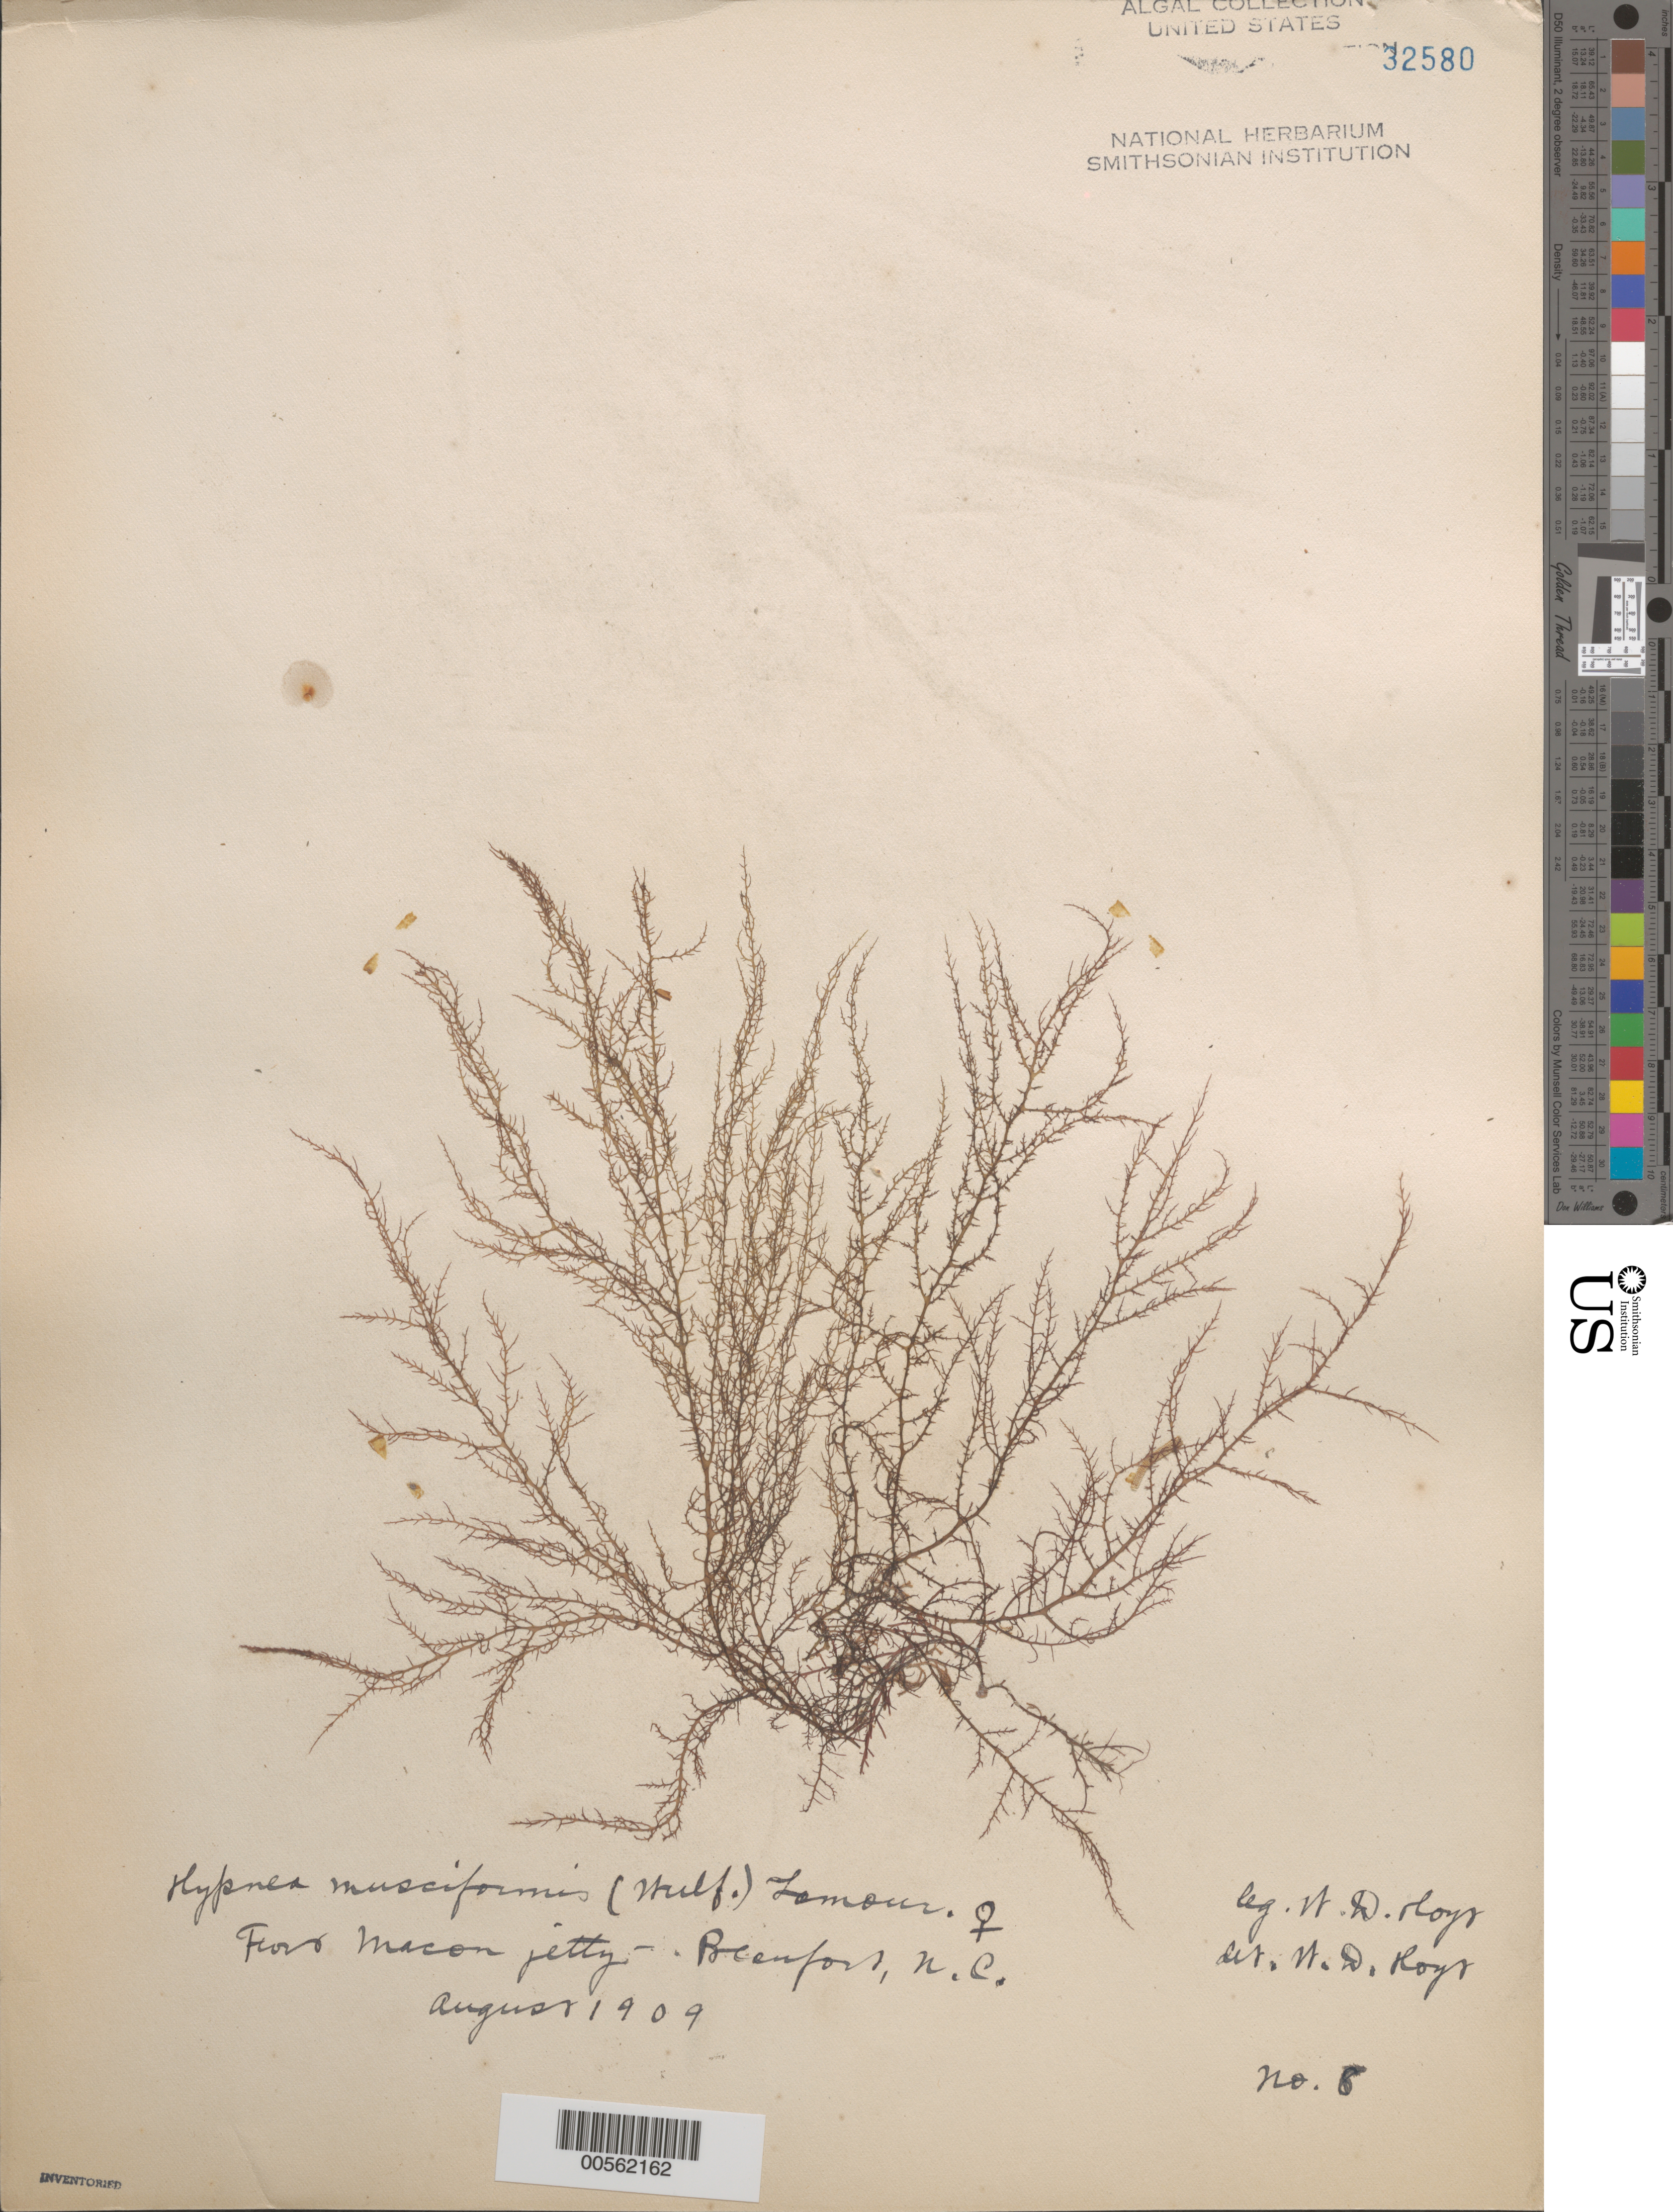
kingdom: Plantae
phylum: Rhodophyta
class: Florideophyceae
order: Gigartinales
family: Cystocloniaceae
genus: Hypnea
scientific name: Hypnea musciformis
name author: (Wulfen) J.V.Lamouroux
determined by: Hoyt, W. D.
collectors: W. D. Hoyt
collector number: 8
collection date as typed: Aug 1909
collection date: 1909-08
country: United States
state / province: North Carolina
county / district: Carteret County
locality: Beaufort, Fort Macon jetty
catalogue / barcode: US 32580